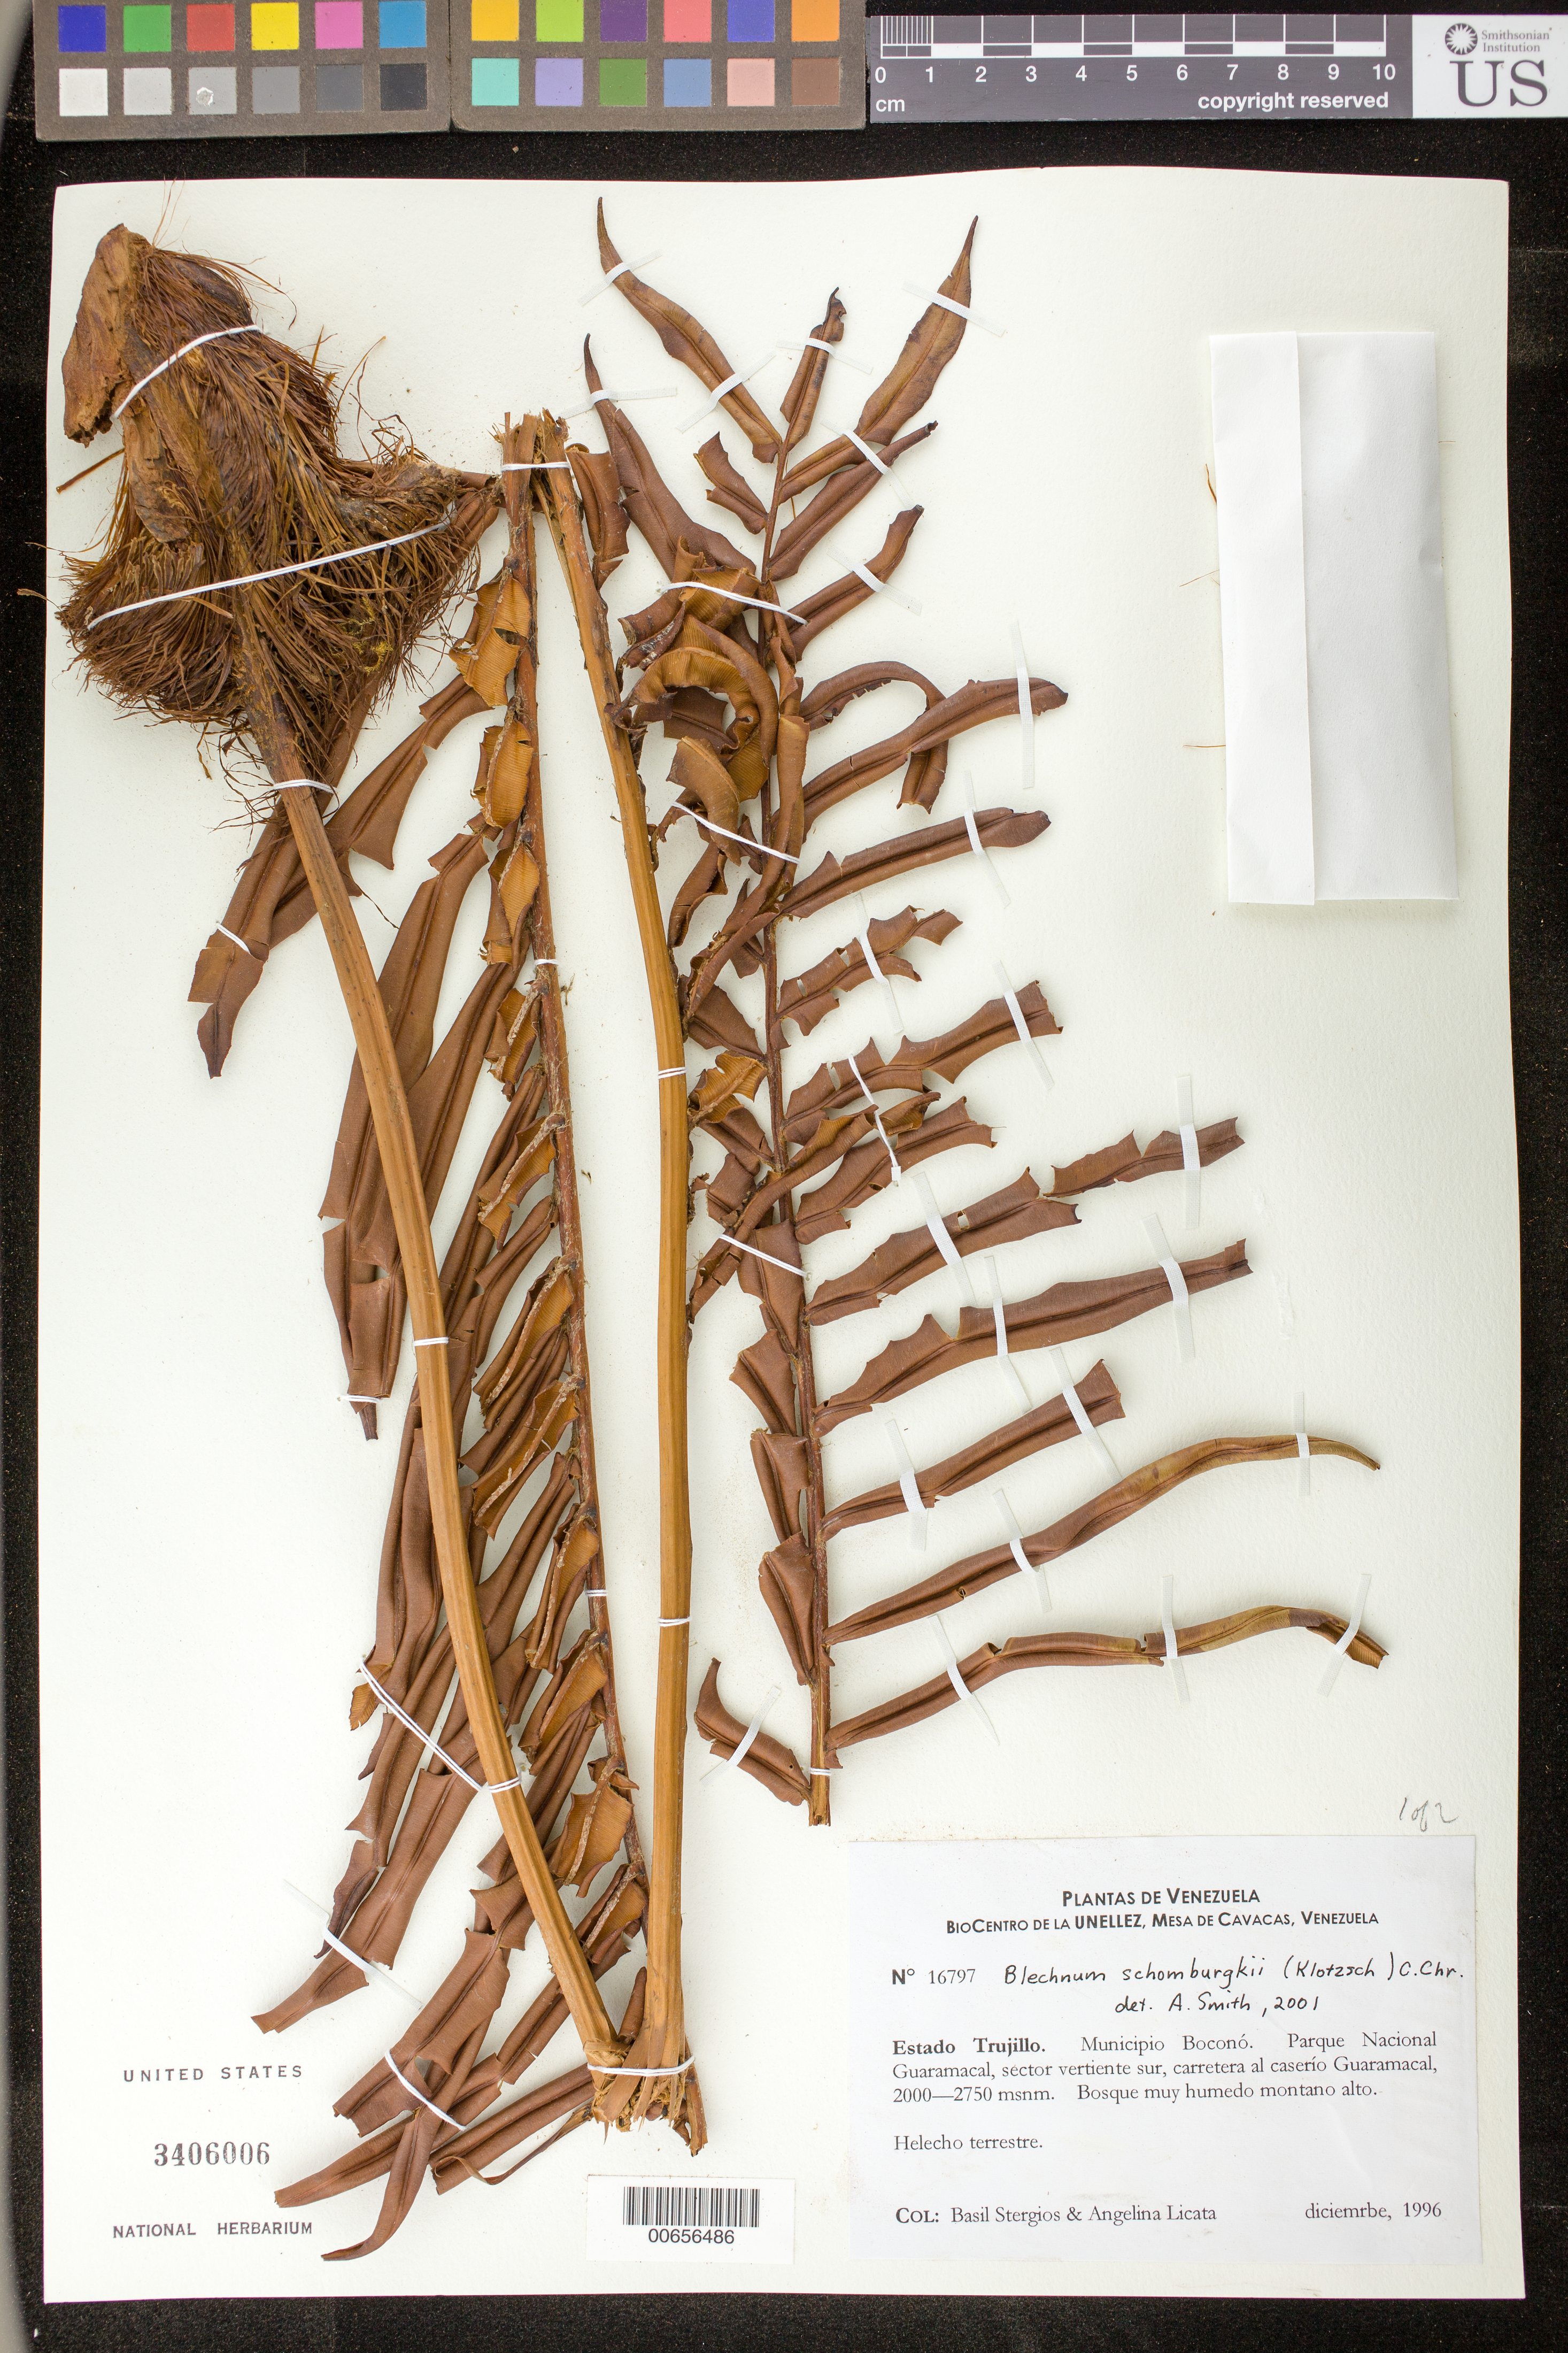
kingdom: Plantae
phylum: Tracheophyta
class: Polypodiopsida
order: Polypodiales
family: Blechnaceae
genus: Blechnum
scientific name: Blechnum schomburgkii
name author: (Klotzsch) C. Chr.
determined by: Smith, Alan R., (UC)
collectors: B. G. Stergios & A. Licata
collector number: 16797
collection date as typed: Dec 1996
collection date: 1996-12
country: Venezuela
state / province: Trujillo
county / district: Boconó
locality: Parque Nacional Guaramacal, vertiente S, carretera Guaramacal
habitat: Bosque muy húmedo montano alto.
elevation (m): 2000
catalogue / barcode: US 3406006